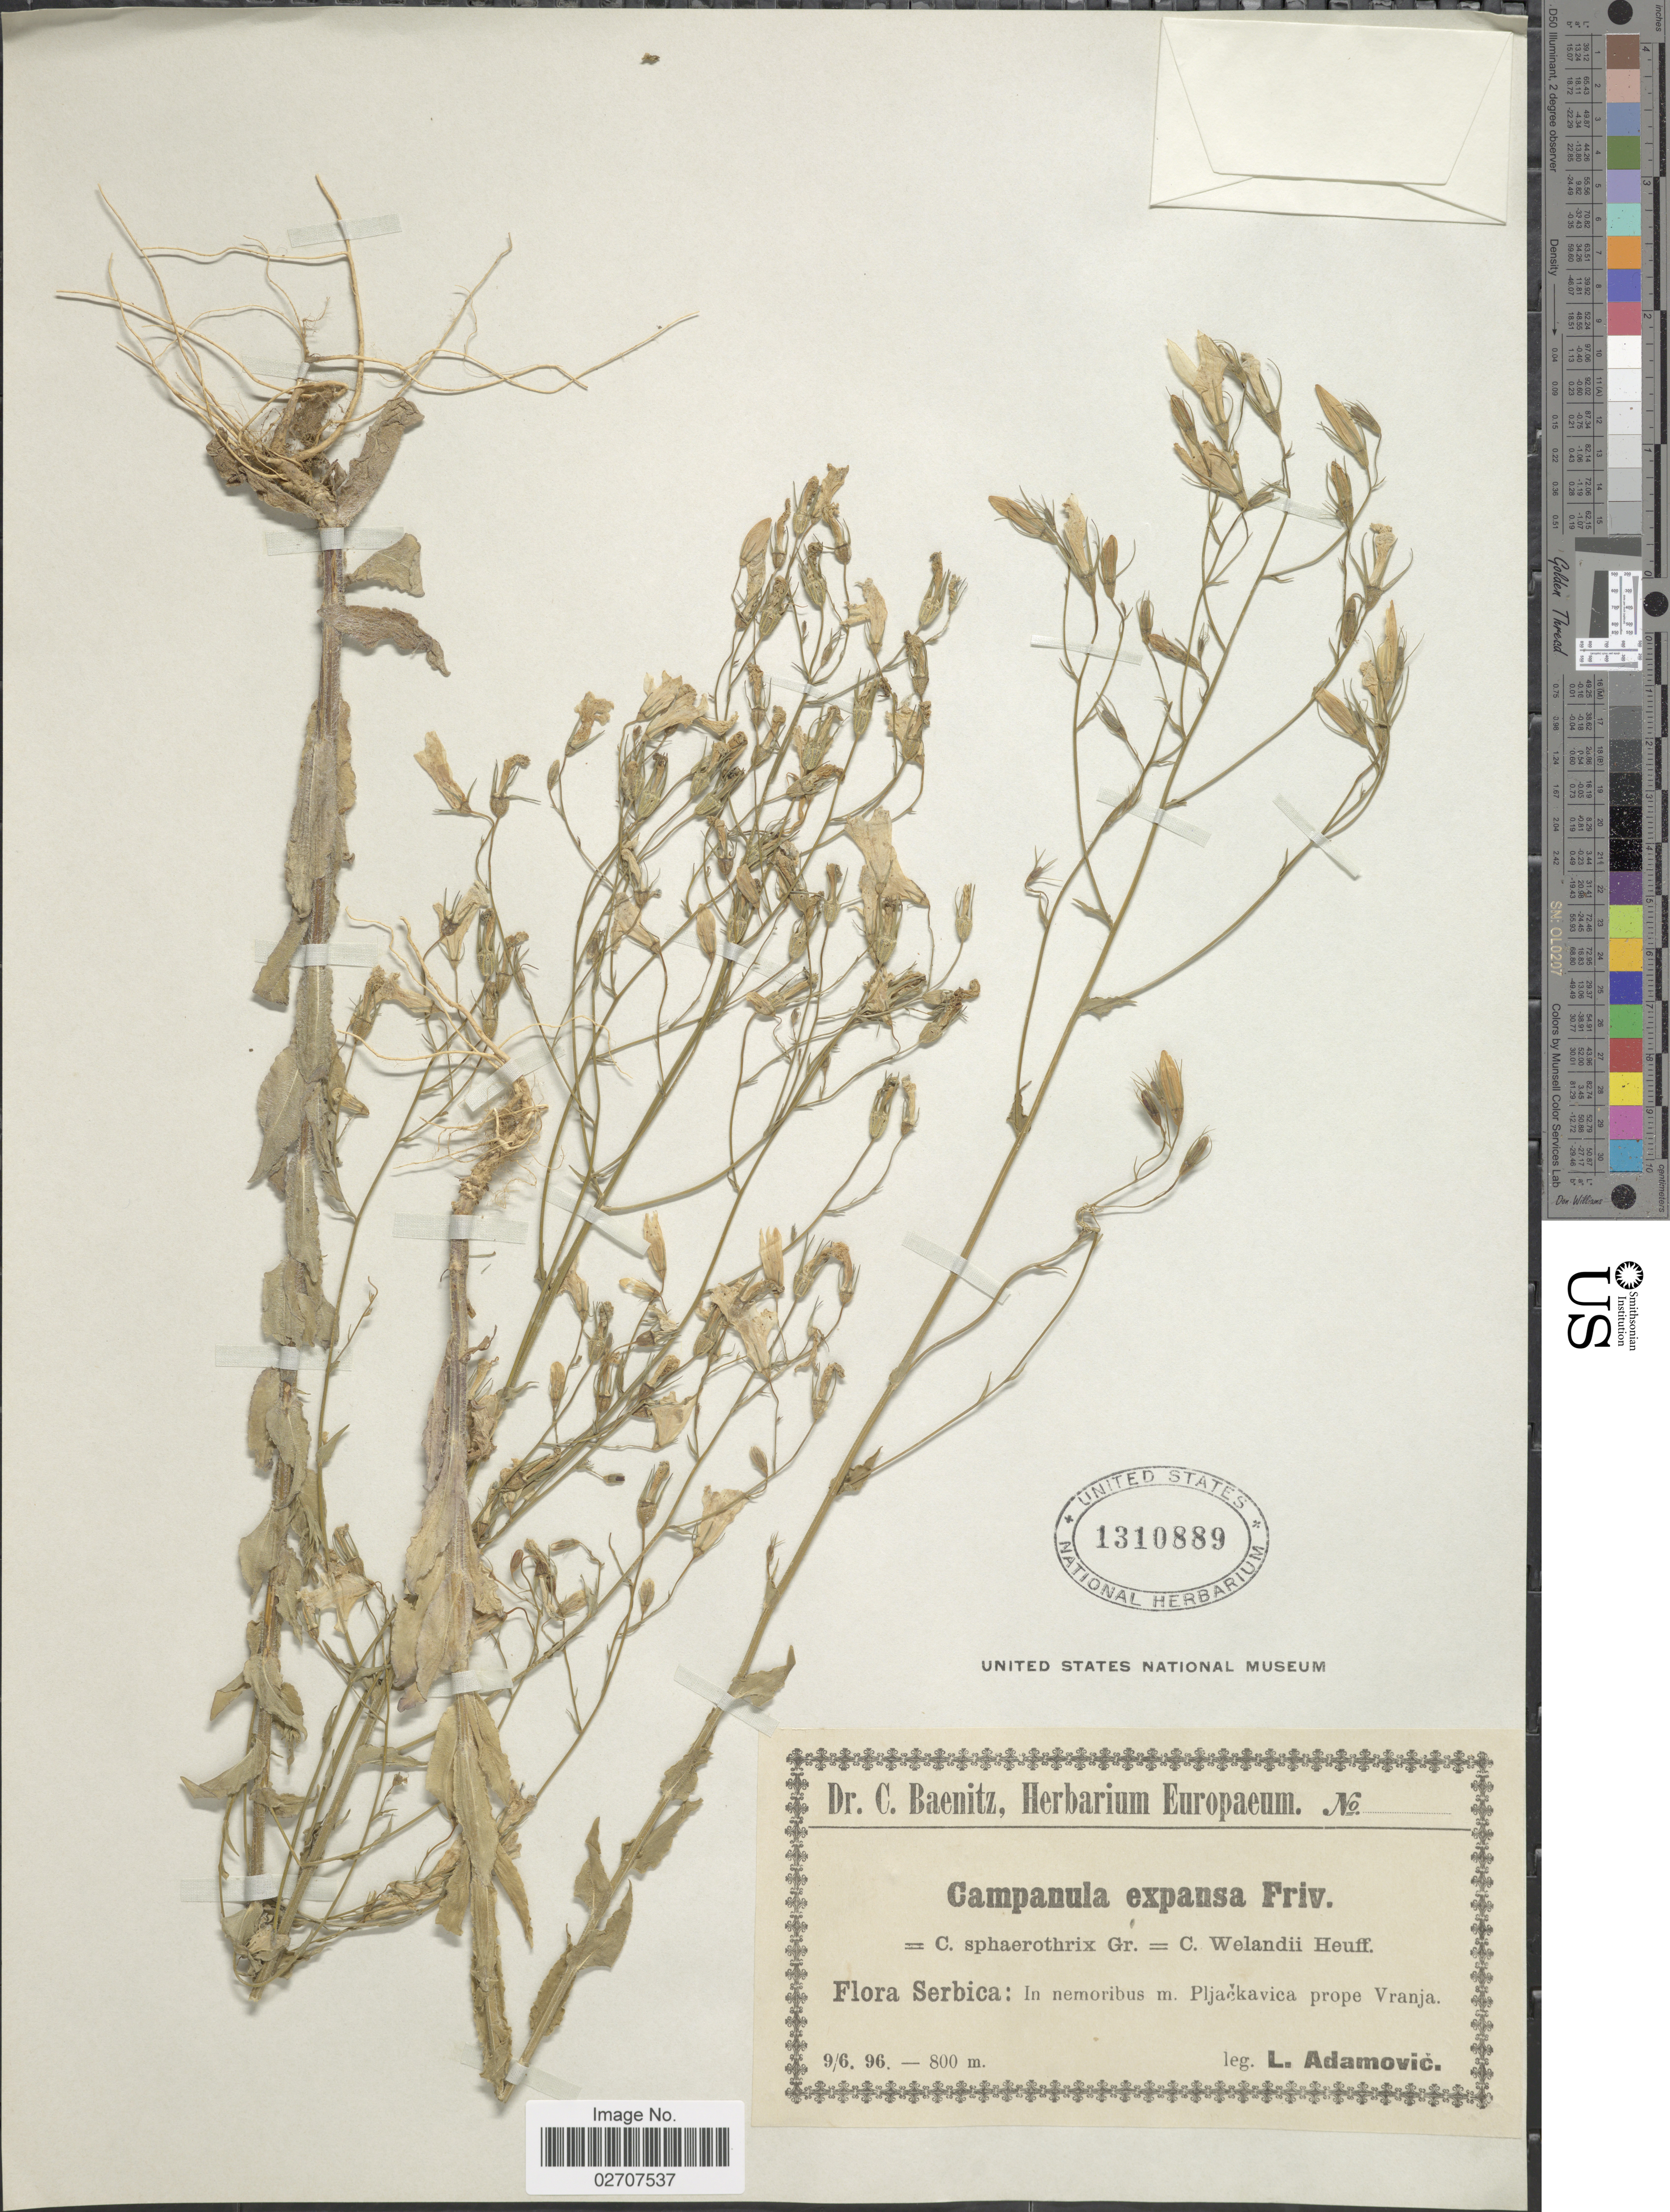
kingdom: Plantae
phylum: Tracheophyta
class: Magnoliopsida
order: Asterales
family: Campanulaceae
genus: Campanula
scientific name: Campanula expansa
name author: Friv.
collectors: L. Adamović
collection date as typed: Transcribed d/m/y: 9/6/96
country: Serbia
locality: M. Pljackavica prope Vranja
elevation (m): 800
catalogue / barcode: US 1310889